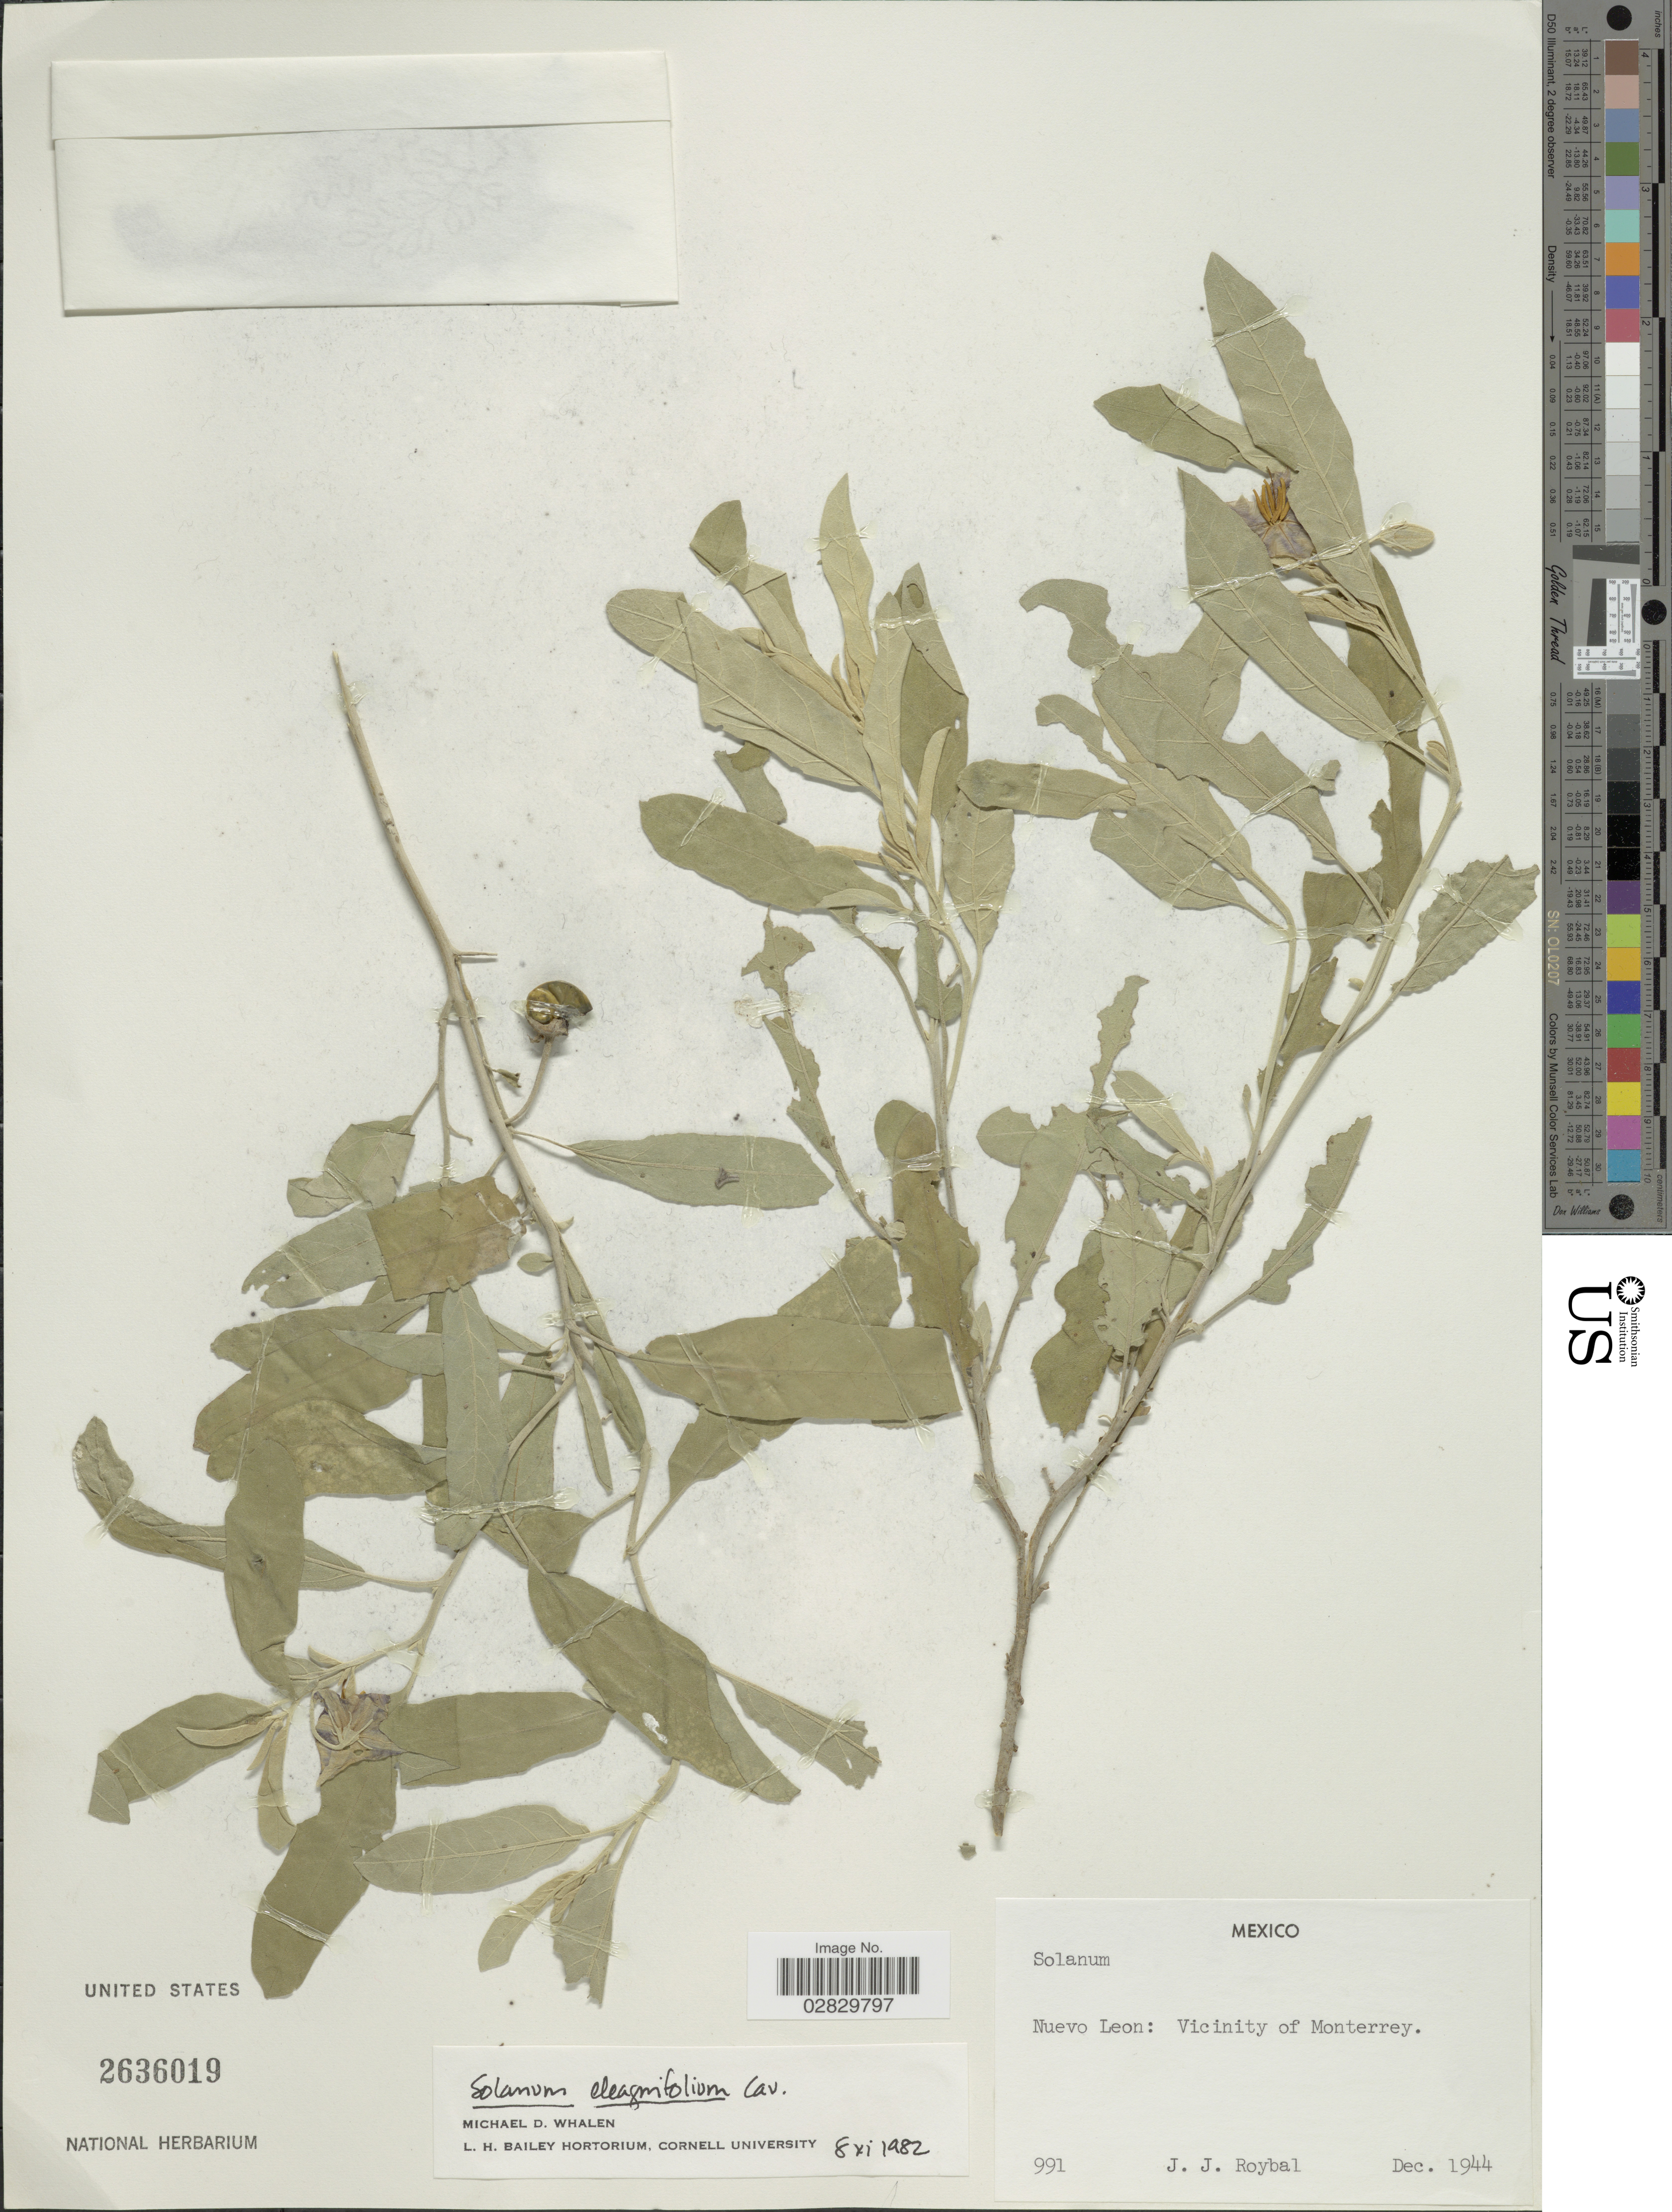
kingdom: Plantae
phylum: Tracheophyta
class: Magnoliopsida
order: Solanales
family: Solanaceae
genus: Solanum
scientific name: Solanum elaeagnifolium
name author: Cav.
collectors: J. J. Roybal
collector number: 991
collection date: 1944-12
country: Mexico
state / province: Nuevo León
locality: Vicinity of Monterrey.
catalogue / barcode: US 2636019